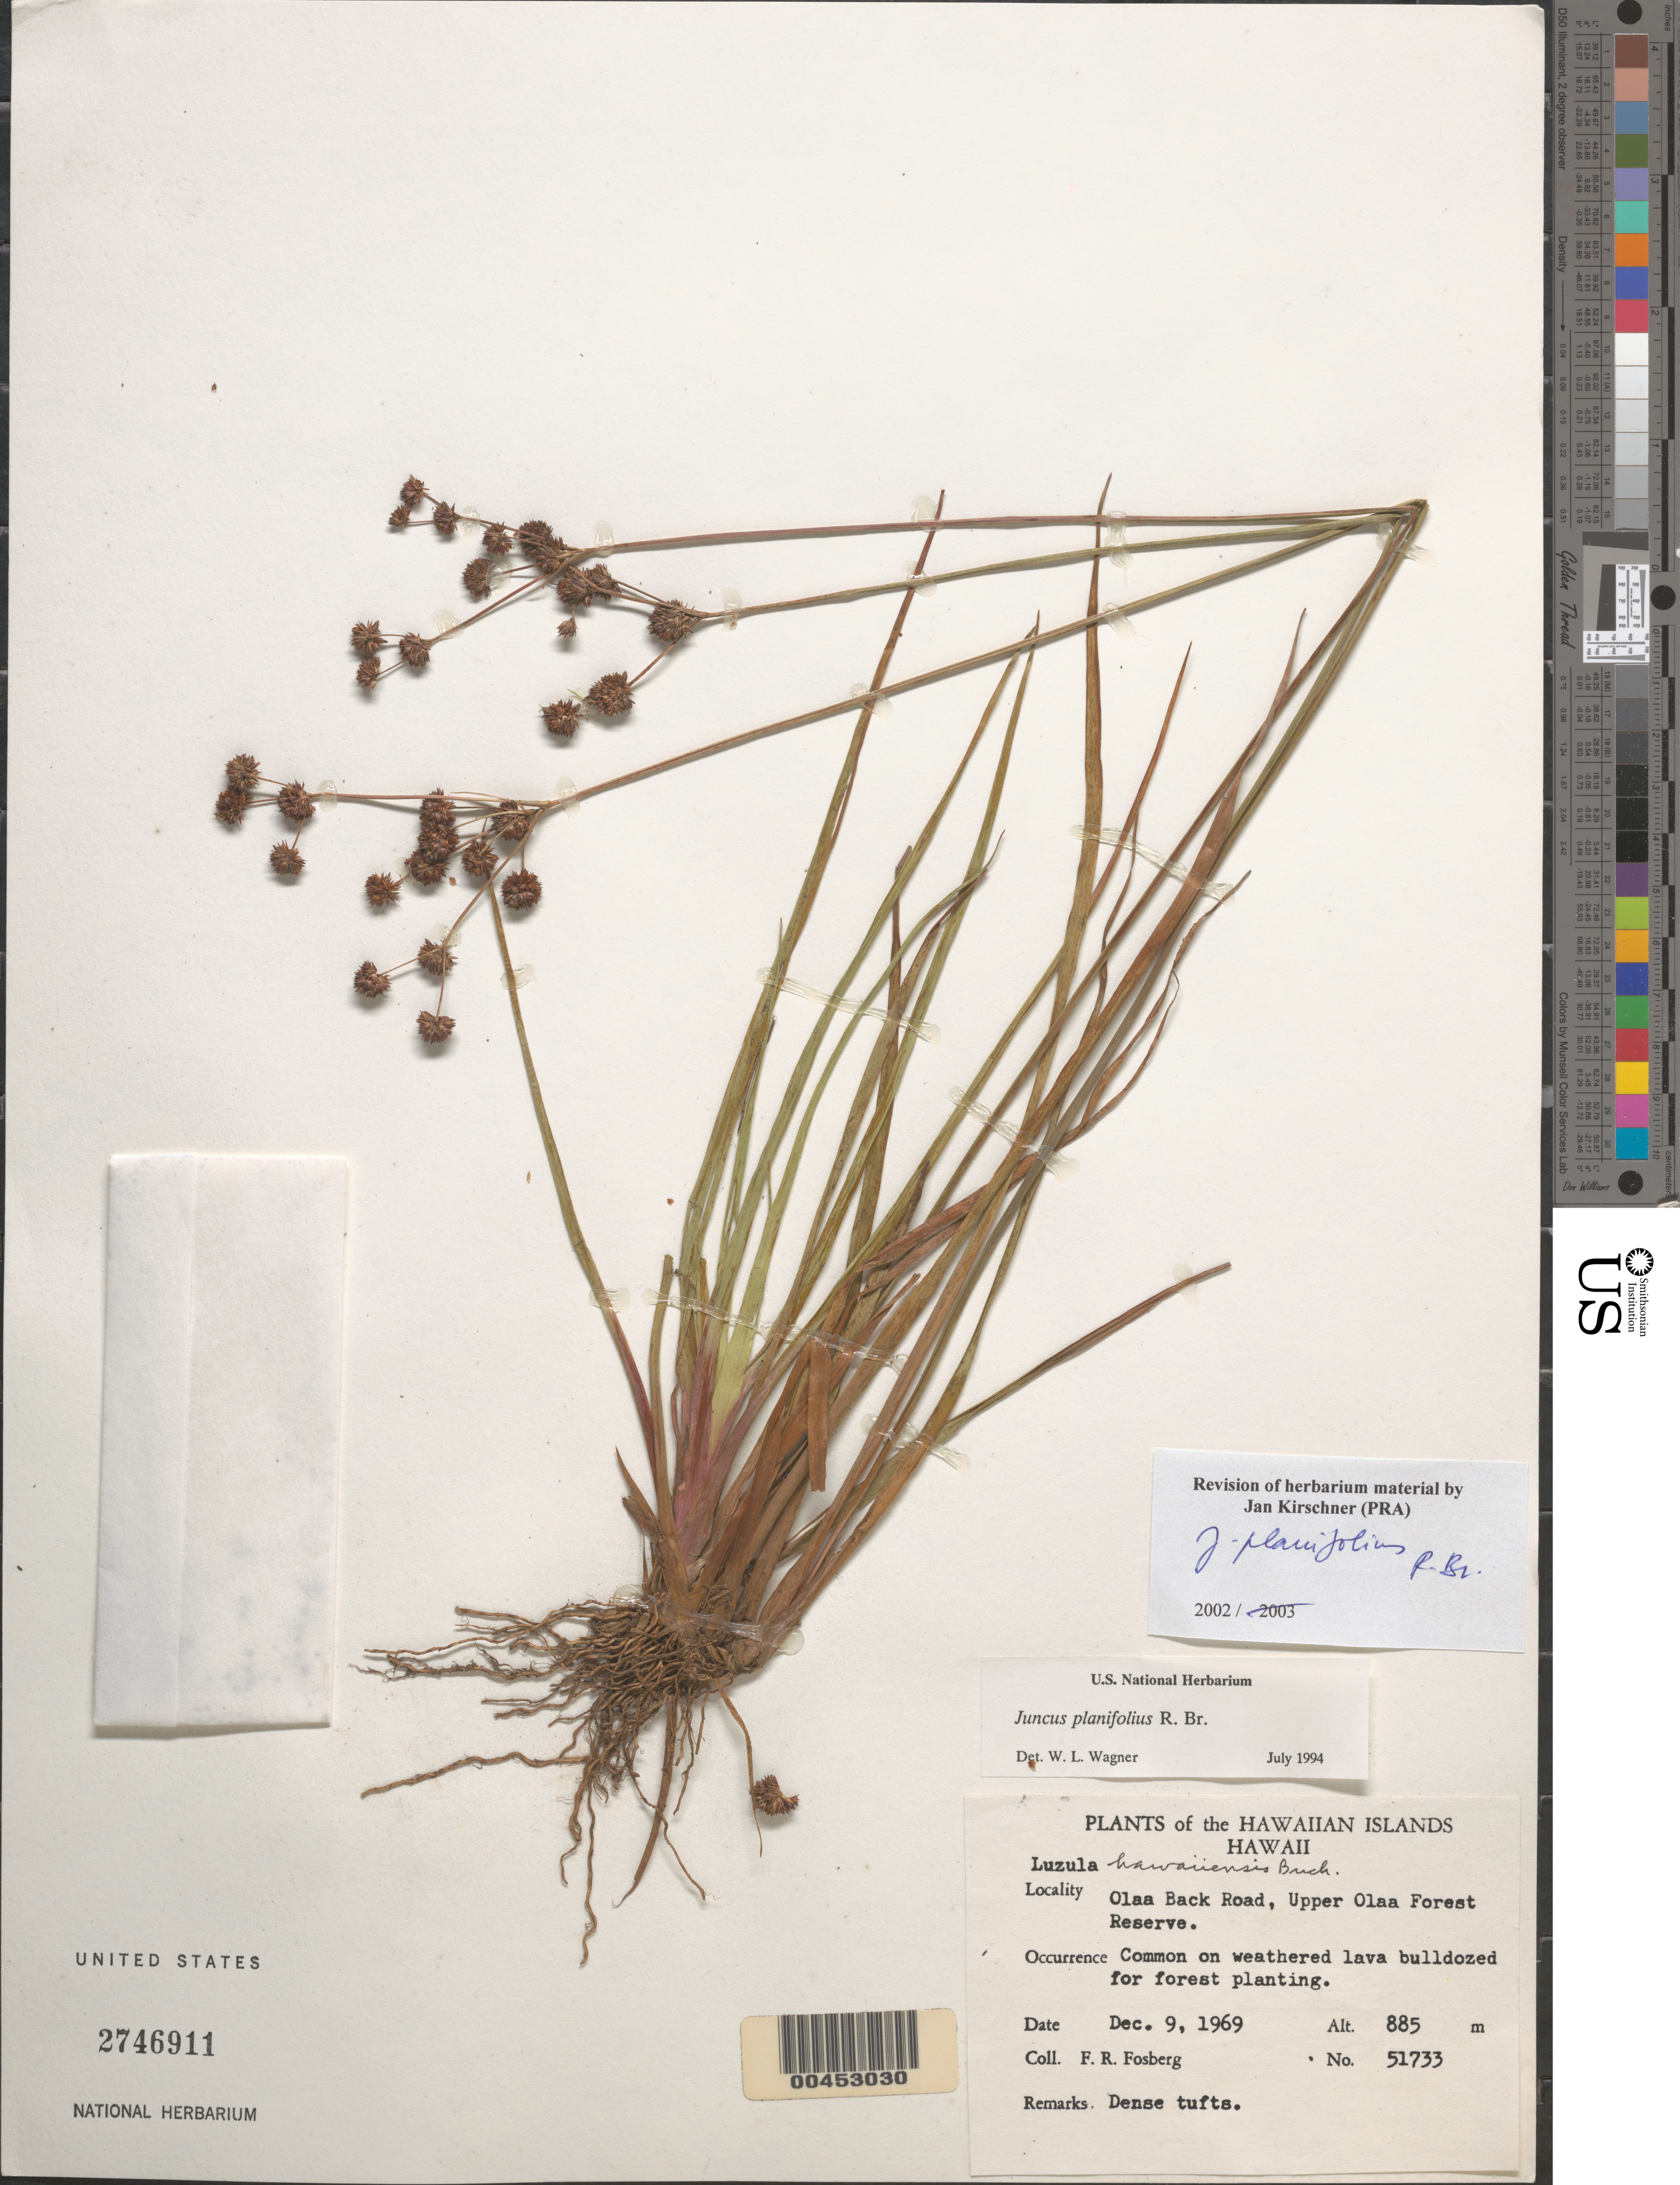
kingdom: Plantae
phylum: Tracheophyta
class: Liliopsida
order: Poales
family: Juncaceae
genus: Juncus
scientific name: Juncus planifolius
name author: R. Br.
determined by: Wagner, W. L., (BOT), Smithsonian Institution - National Museum of Natural History (UNITED STATES)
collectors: F. R. Fosberg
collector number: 51733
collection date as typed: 9 Dec 1969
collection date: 1969-12-09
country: United States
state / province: Hawaii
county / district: Hawaii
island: Hawaii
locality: Olaa Back Rd, Upper Olaa Forest Reserve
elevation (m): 885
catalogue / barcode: US 2746911